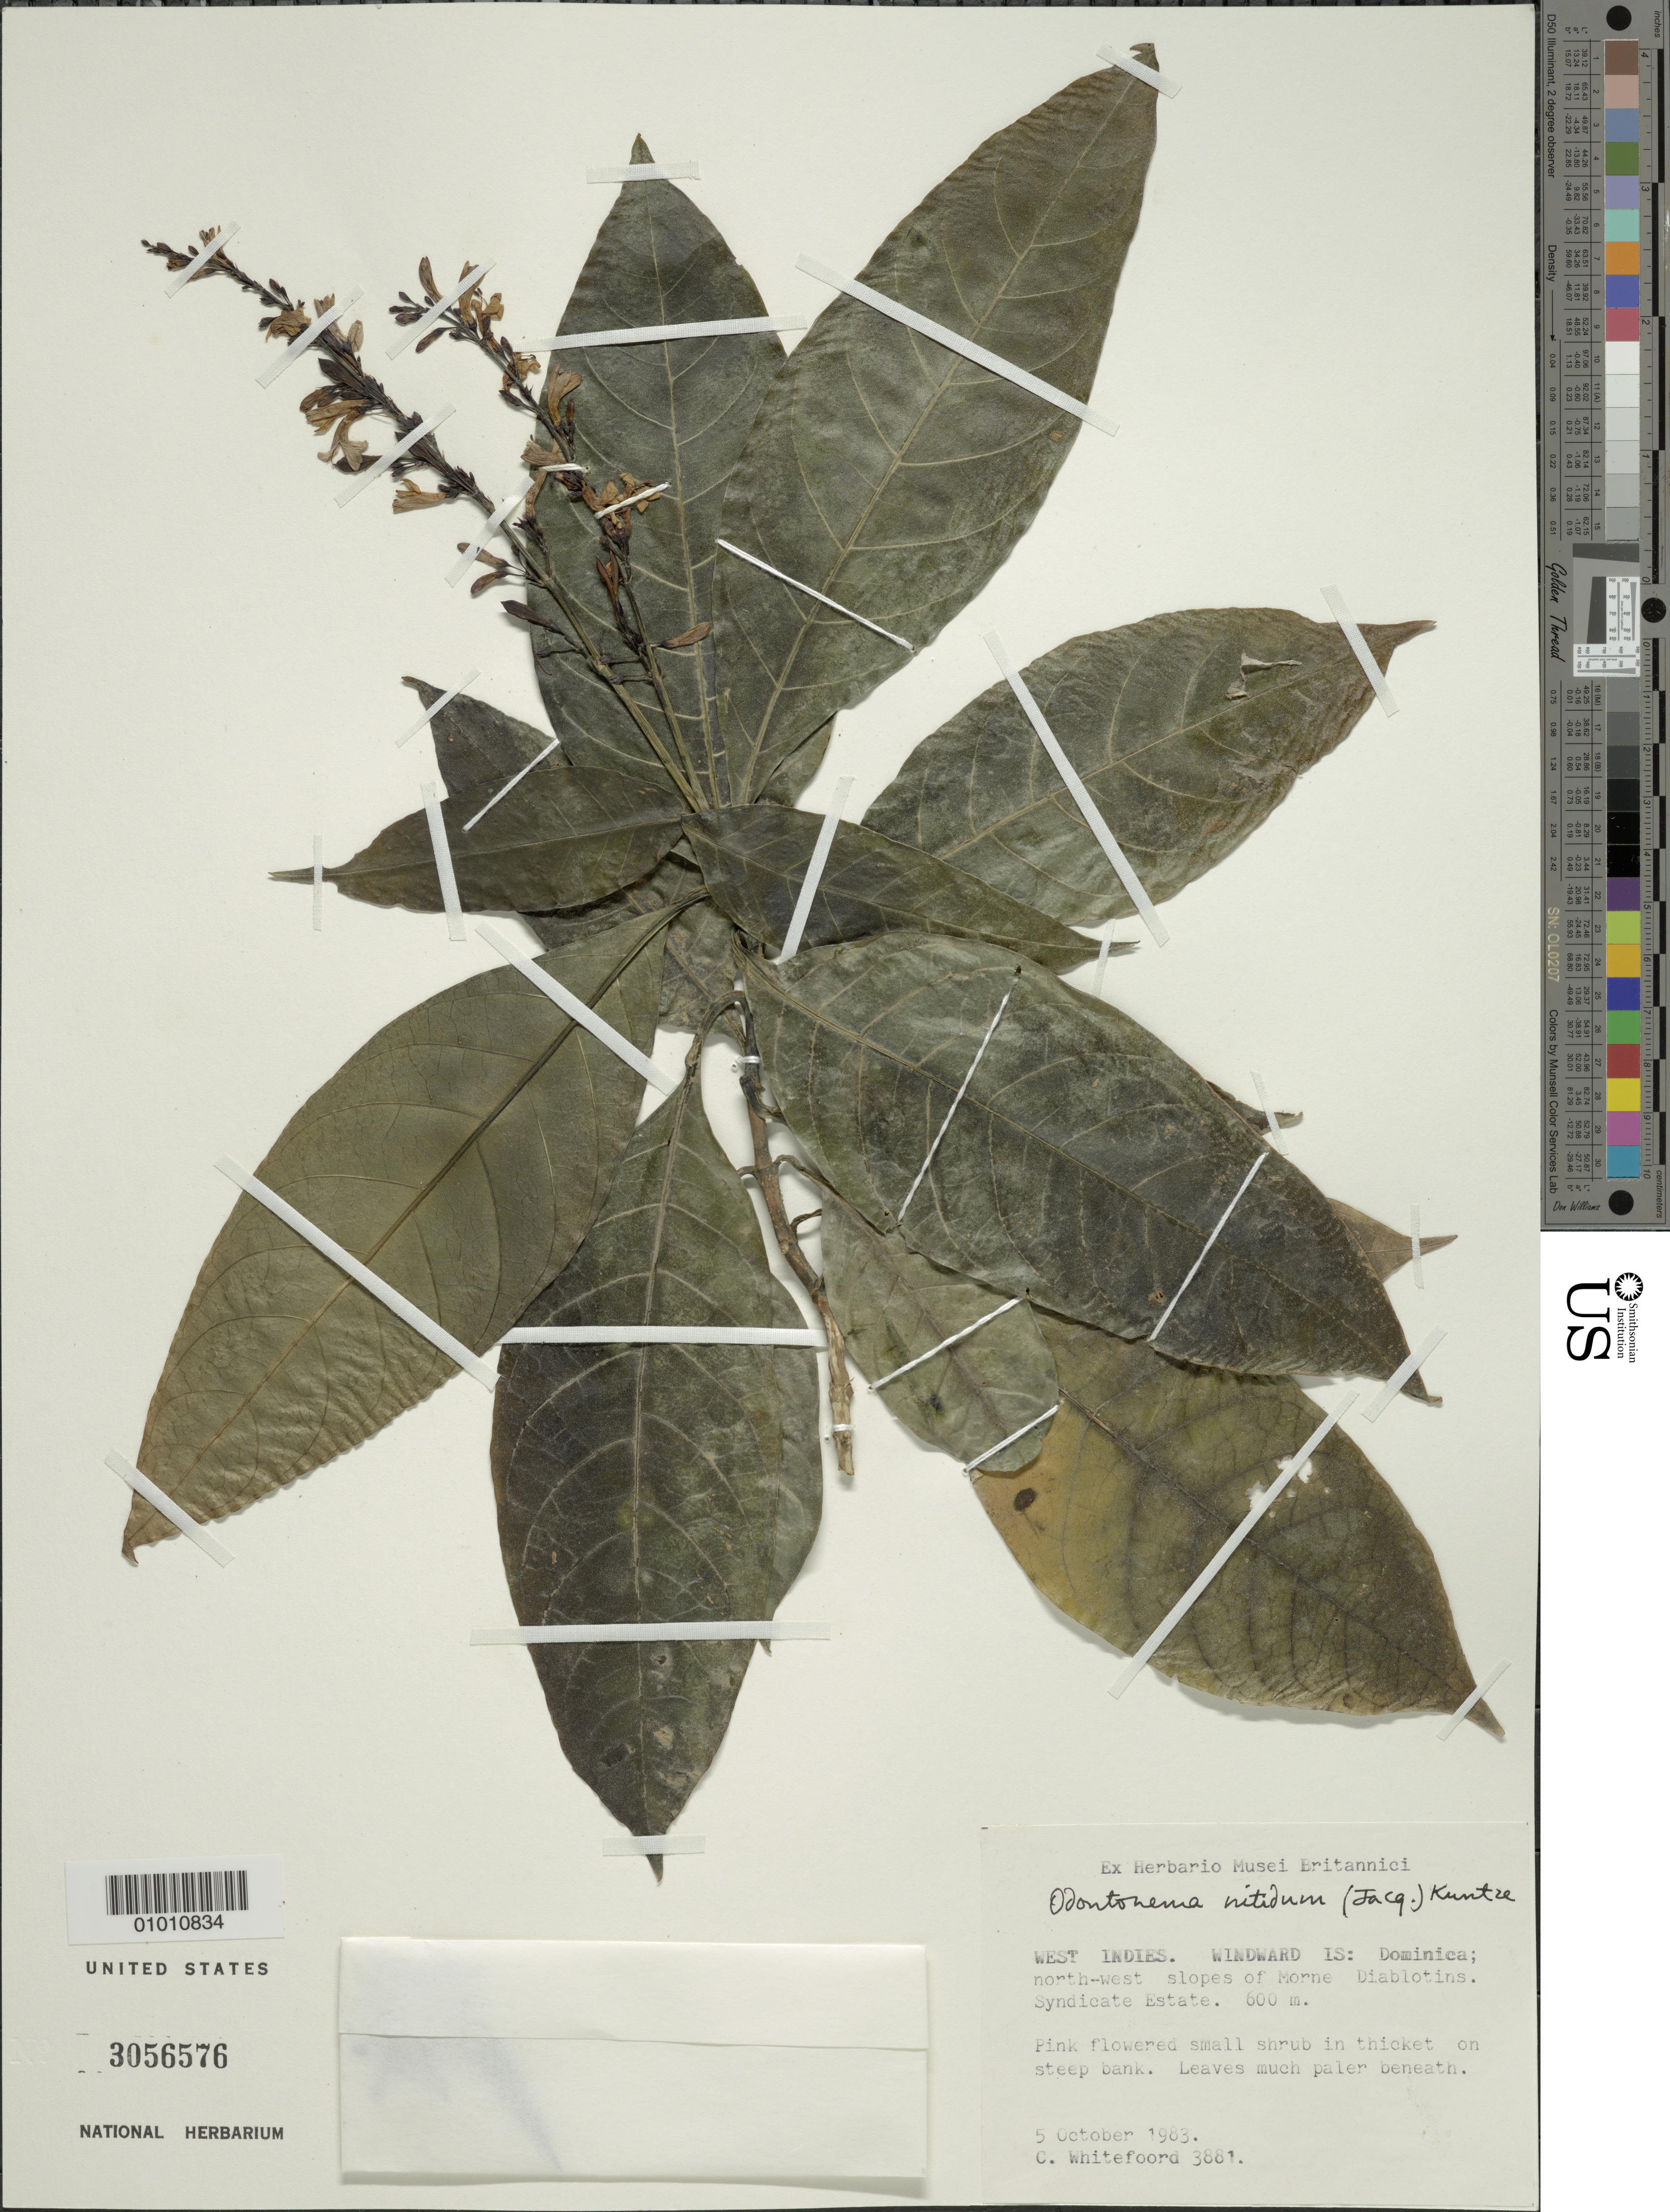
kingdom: Plantae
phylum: Tracheophyta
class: Magnoliopsida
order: Lamiales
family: Acanthaceae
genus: Odontonema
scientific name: Odontonema nitidum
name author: (Jacq.) Kuntze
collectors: C. Whitefoord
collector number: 3881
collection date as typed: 05 Oct 1983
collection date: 1983-10-05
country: Dominica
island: Dominica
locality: Northwest slopes of Morne Diablotins, Syndicate Estate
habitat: In thicket on steep bank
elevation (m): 600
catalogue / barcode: US 3056576